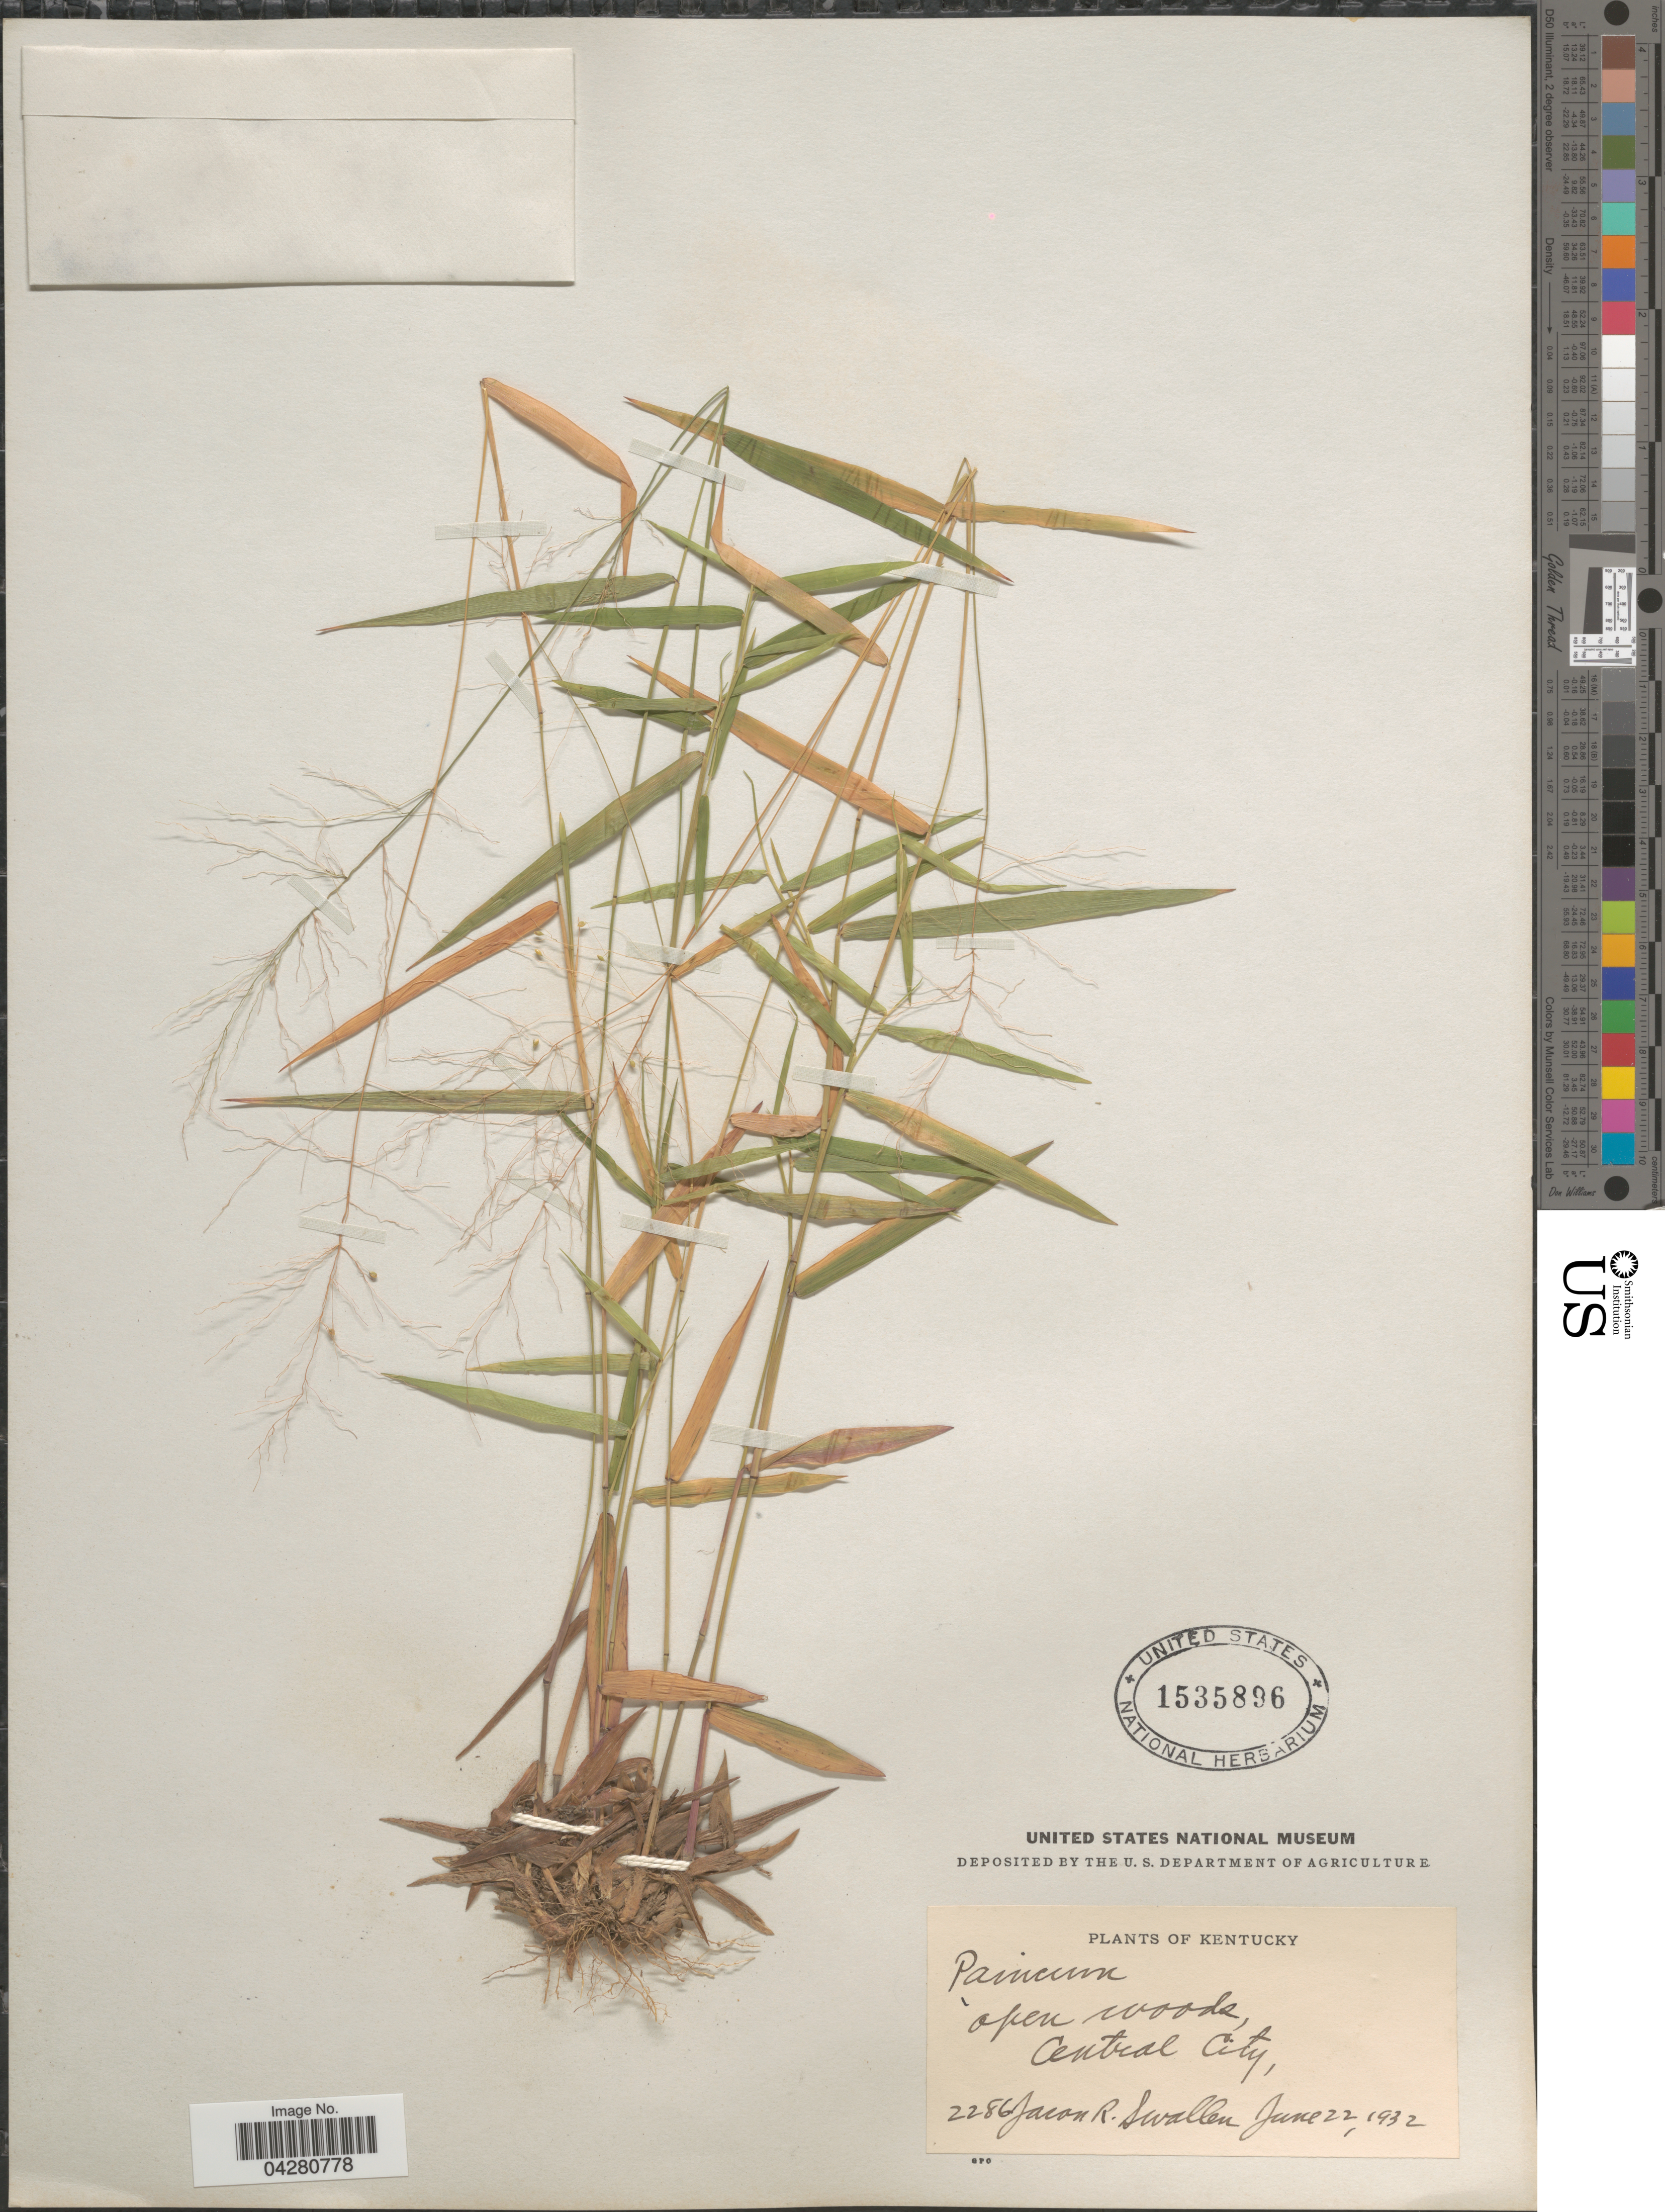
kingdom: Plantae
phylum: Tracheophyta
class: Liliopsida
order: Poales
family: Poaceae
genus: Dichanthelium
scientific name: Dichanthelium dichotomum var. dichotomum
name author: (L.) Gould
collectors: J. R. Swallen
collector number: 2286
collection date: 1932-06-22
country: United States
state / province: Kentucky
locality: Open woods, Central City.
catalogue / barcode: US 1535896